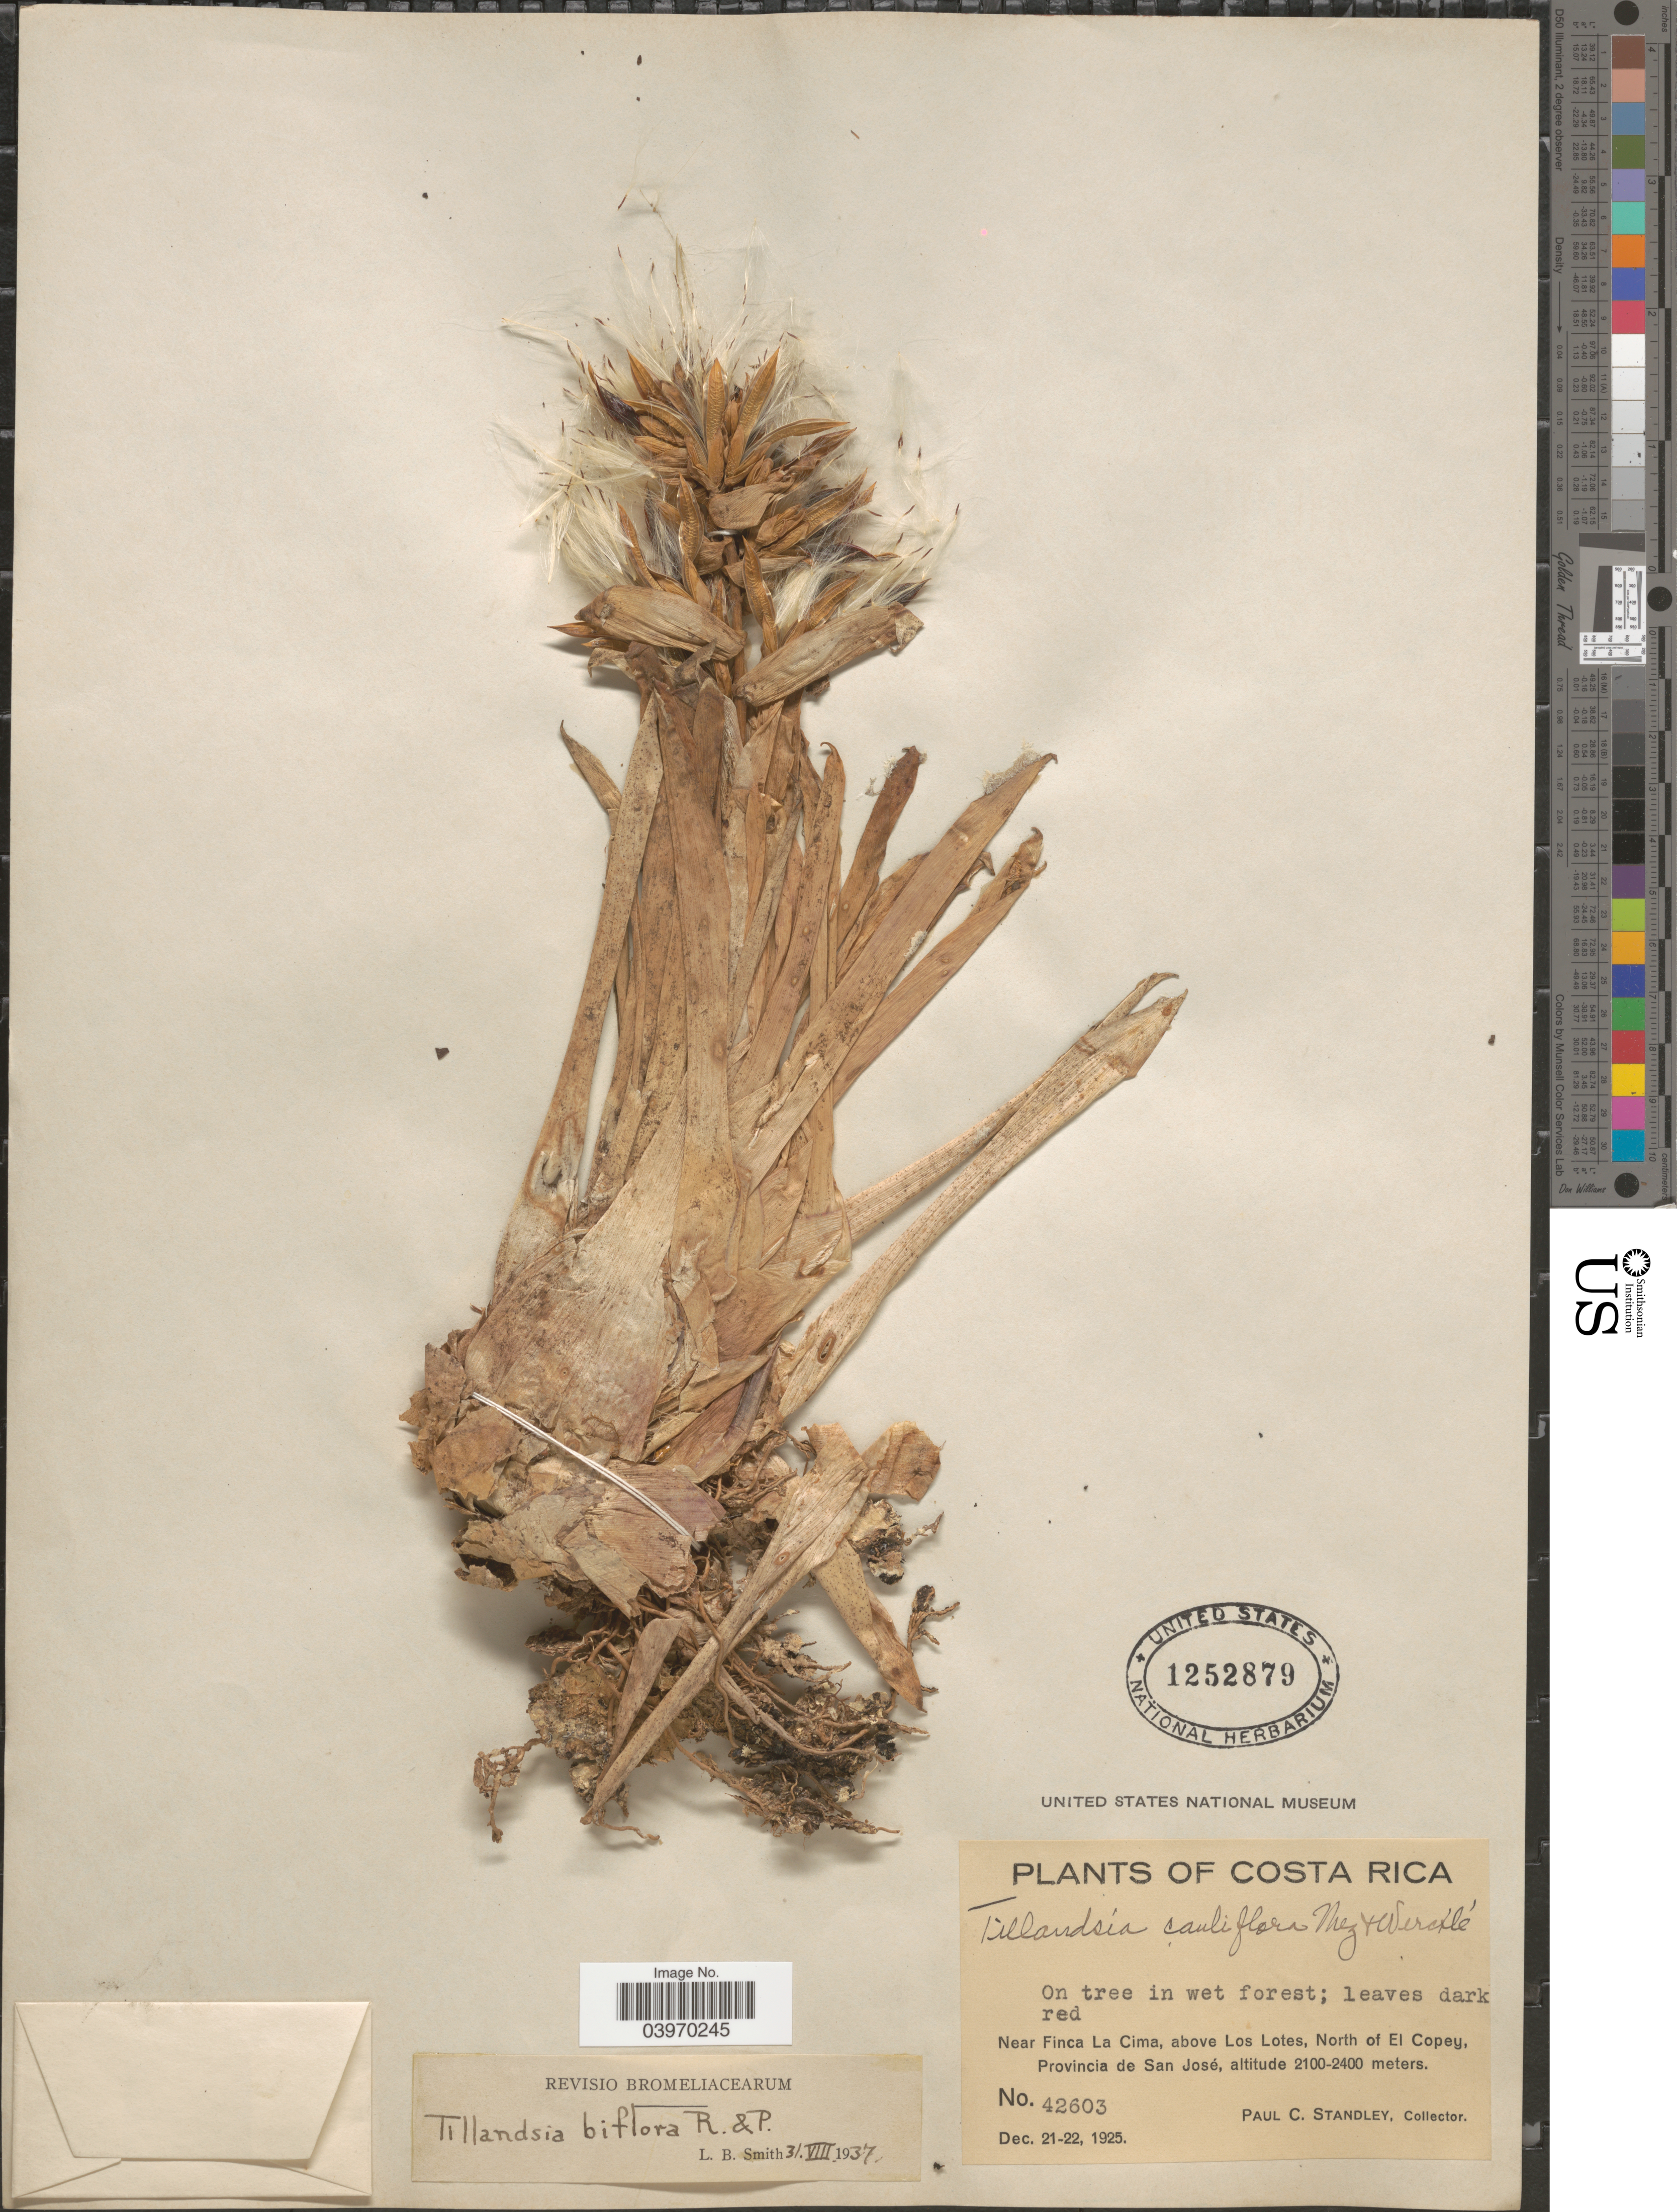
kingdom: Plantae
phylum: Tracheophyta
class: Liliopsida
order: Poales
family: Bromeliaceae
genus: Tillandsia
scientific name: Tillandsia biflora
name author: Ruiz & Pav.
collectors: P. C. Standley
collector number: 42603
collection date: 1925-12-21/1925-12-22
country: Costa Rica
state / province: San José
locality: Near Finca La Cima, above Los Lotes, north of El Copey.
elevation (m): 2100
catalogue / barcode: US 1252879